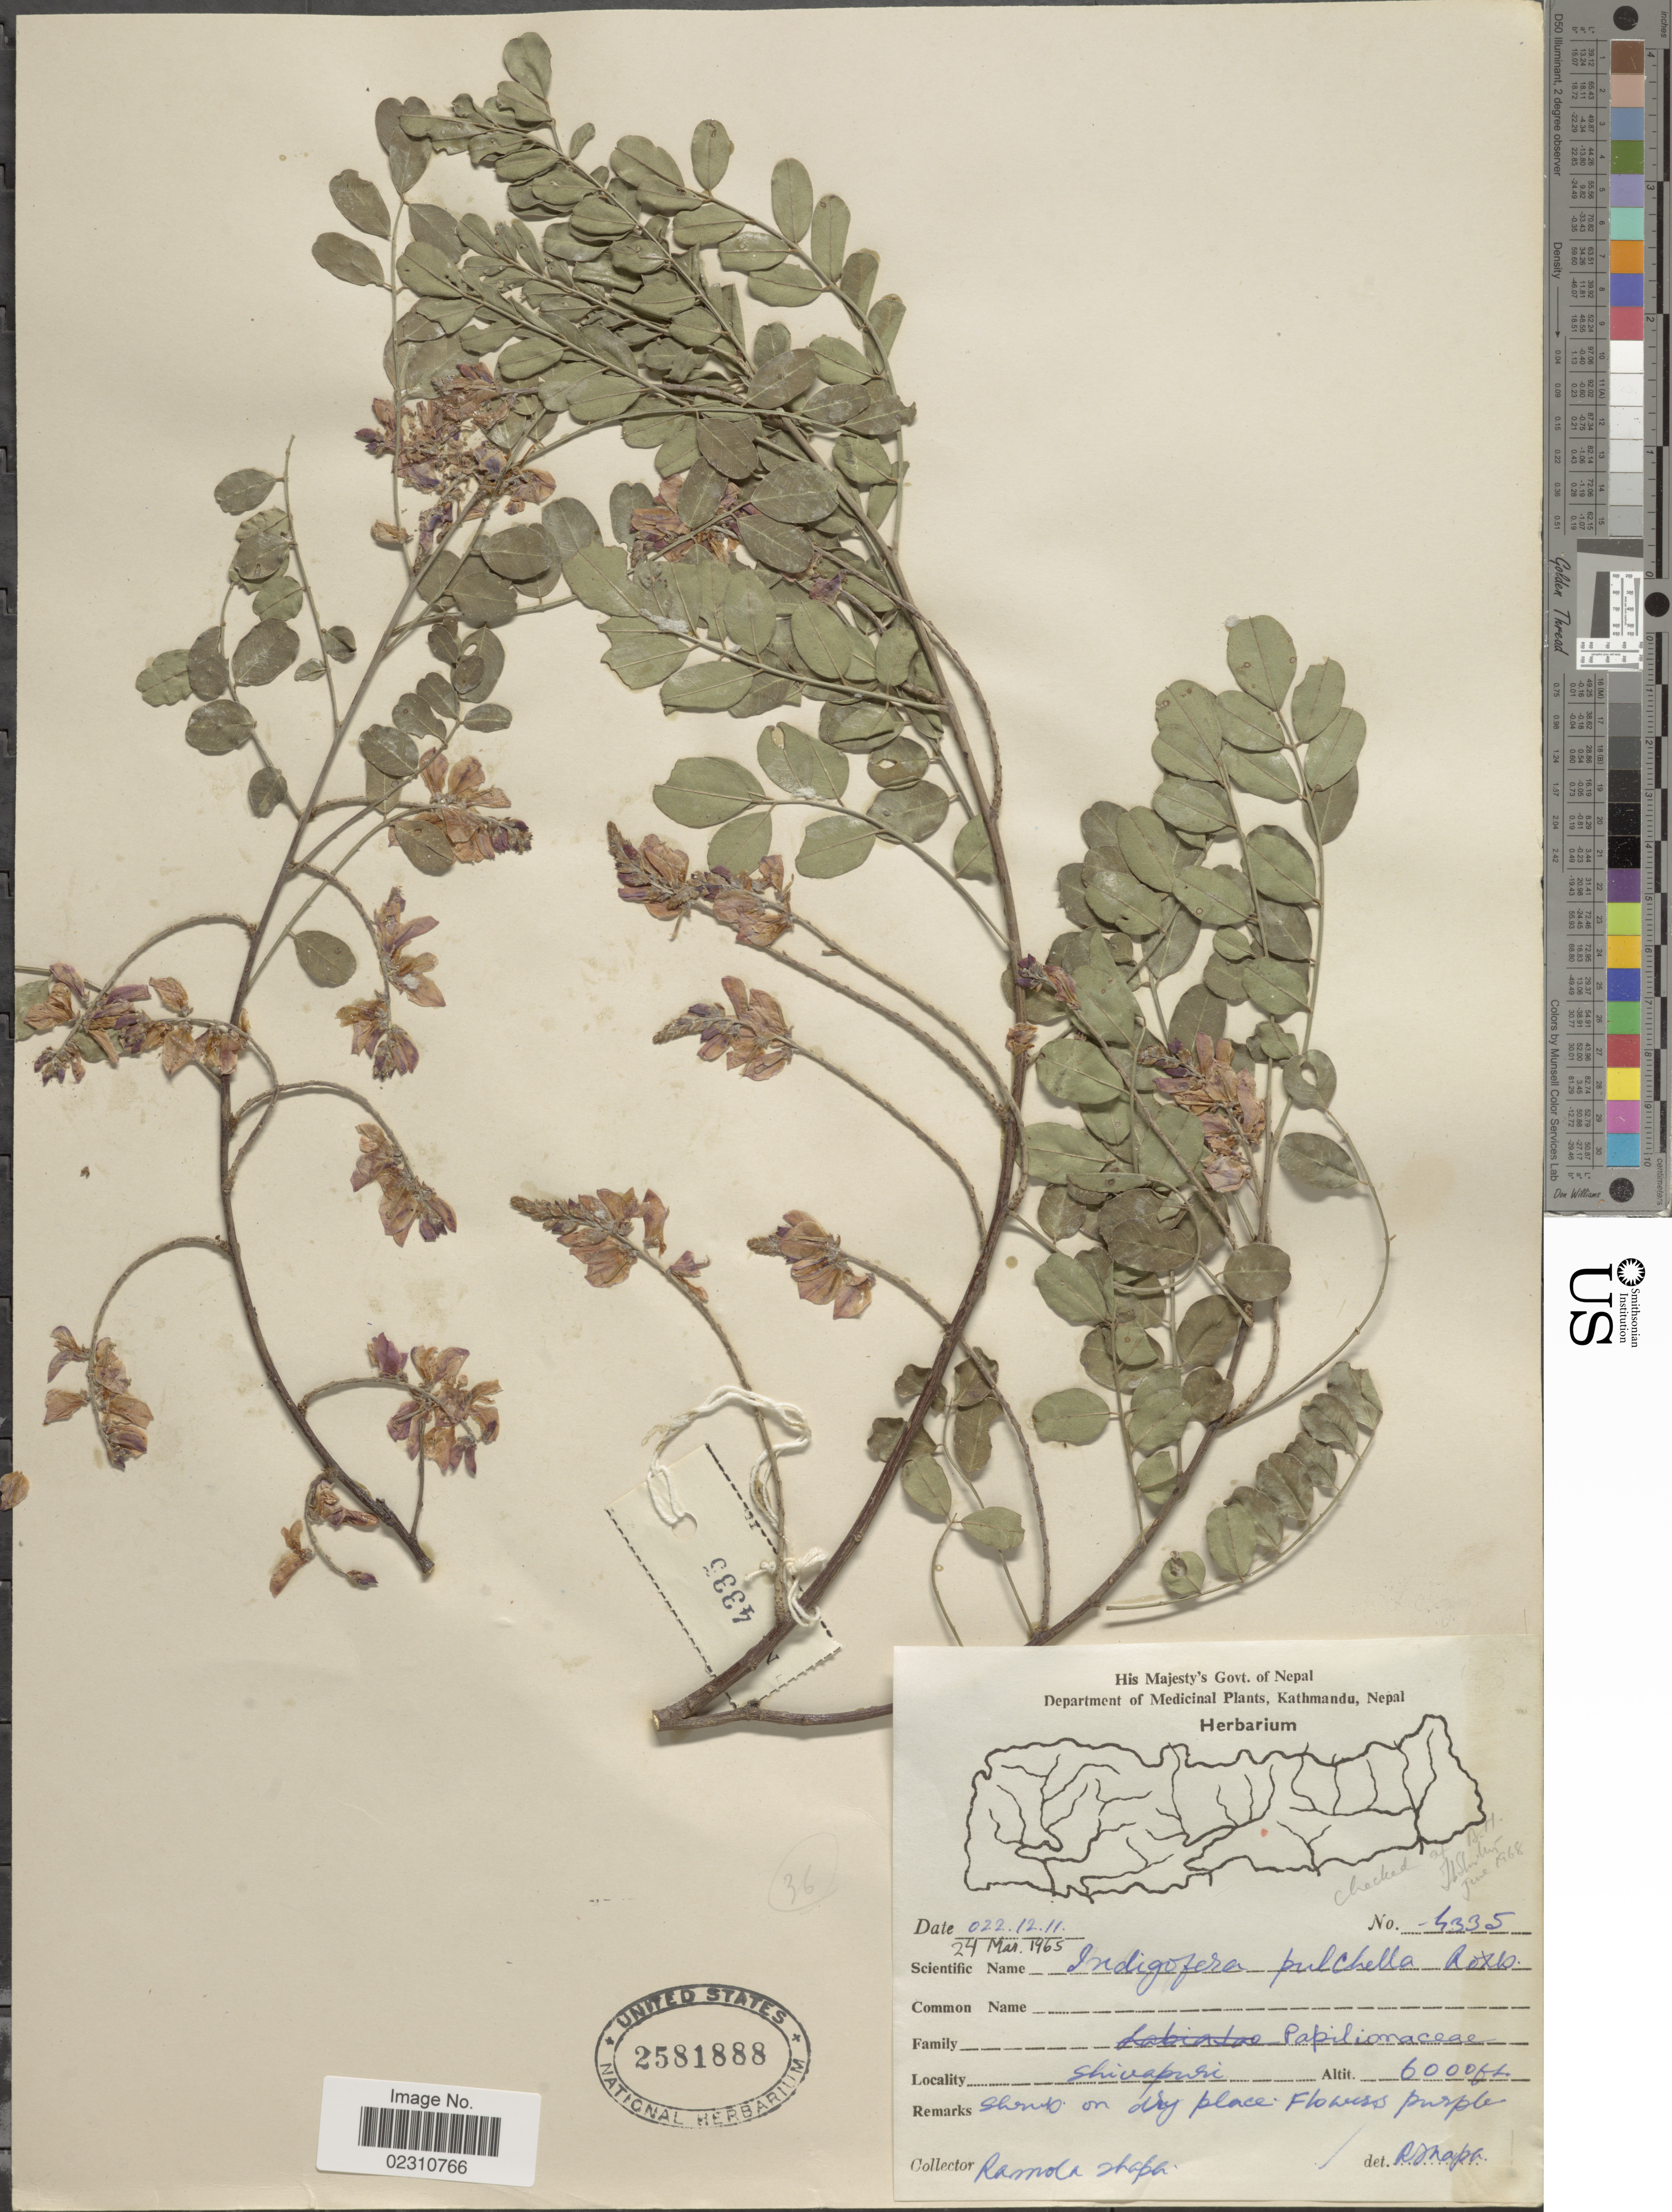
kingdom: Plantae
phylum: Tracheophyta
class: Magnoliopsida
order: Fabales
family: Fabaceae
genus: Indigofera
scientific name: Indigofera cassioides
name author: Röttler ex DC.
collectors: R. Thapa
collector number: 4335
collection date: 1965-03-24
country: Nepal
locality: Shivapuri.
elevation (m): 1829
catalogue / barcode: US 2581888